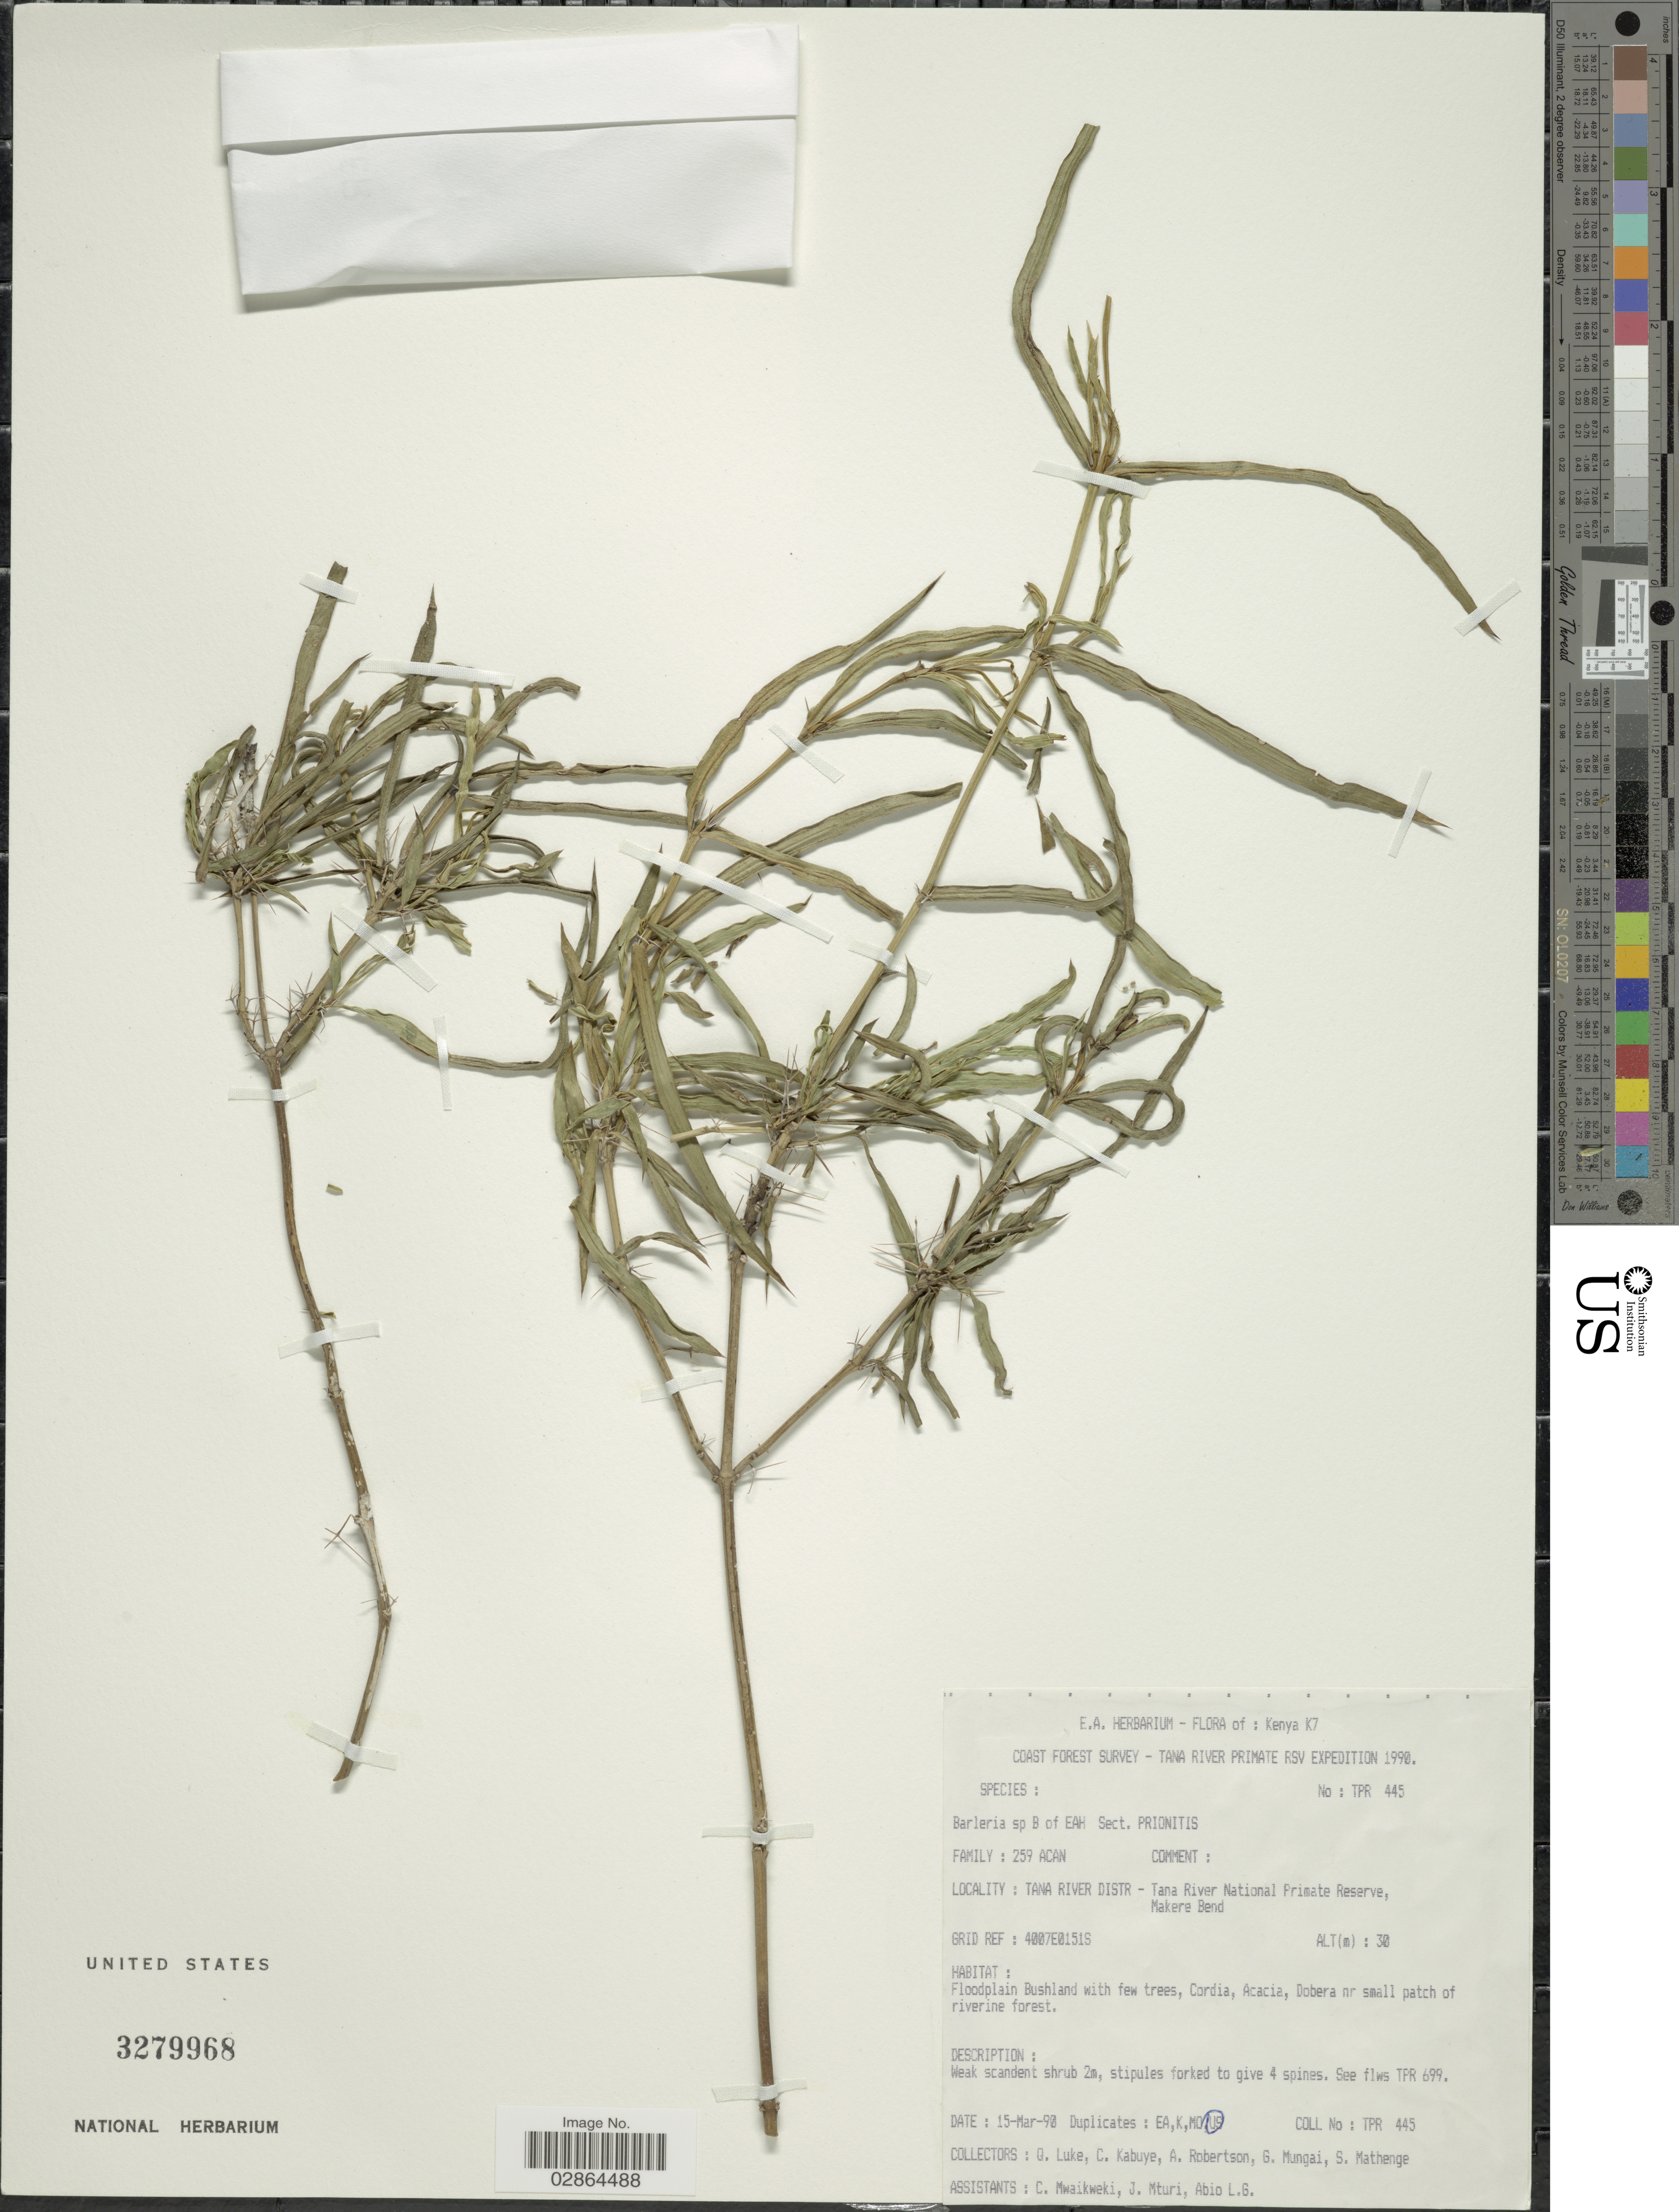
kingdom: Plantae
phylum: Tracheophyta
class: Magnoliopsida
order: Lamiales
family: Acanthaceae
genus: Barleria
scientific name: Barleria sp.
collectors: Q. Luke, C. Kabuye, A. Robertson, G. Mungai & S. Mathenge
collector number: TPR445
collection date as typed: Transcribed d/m/y: 15/3/90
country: Kenya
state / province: Tana River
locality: K7. Tana River Distr - Tana River National Primate Reserve, Makere Bend.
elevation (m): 30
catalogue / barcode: US 3279968